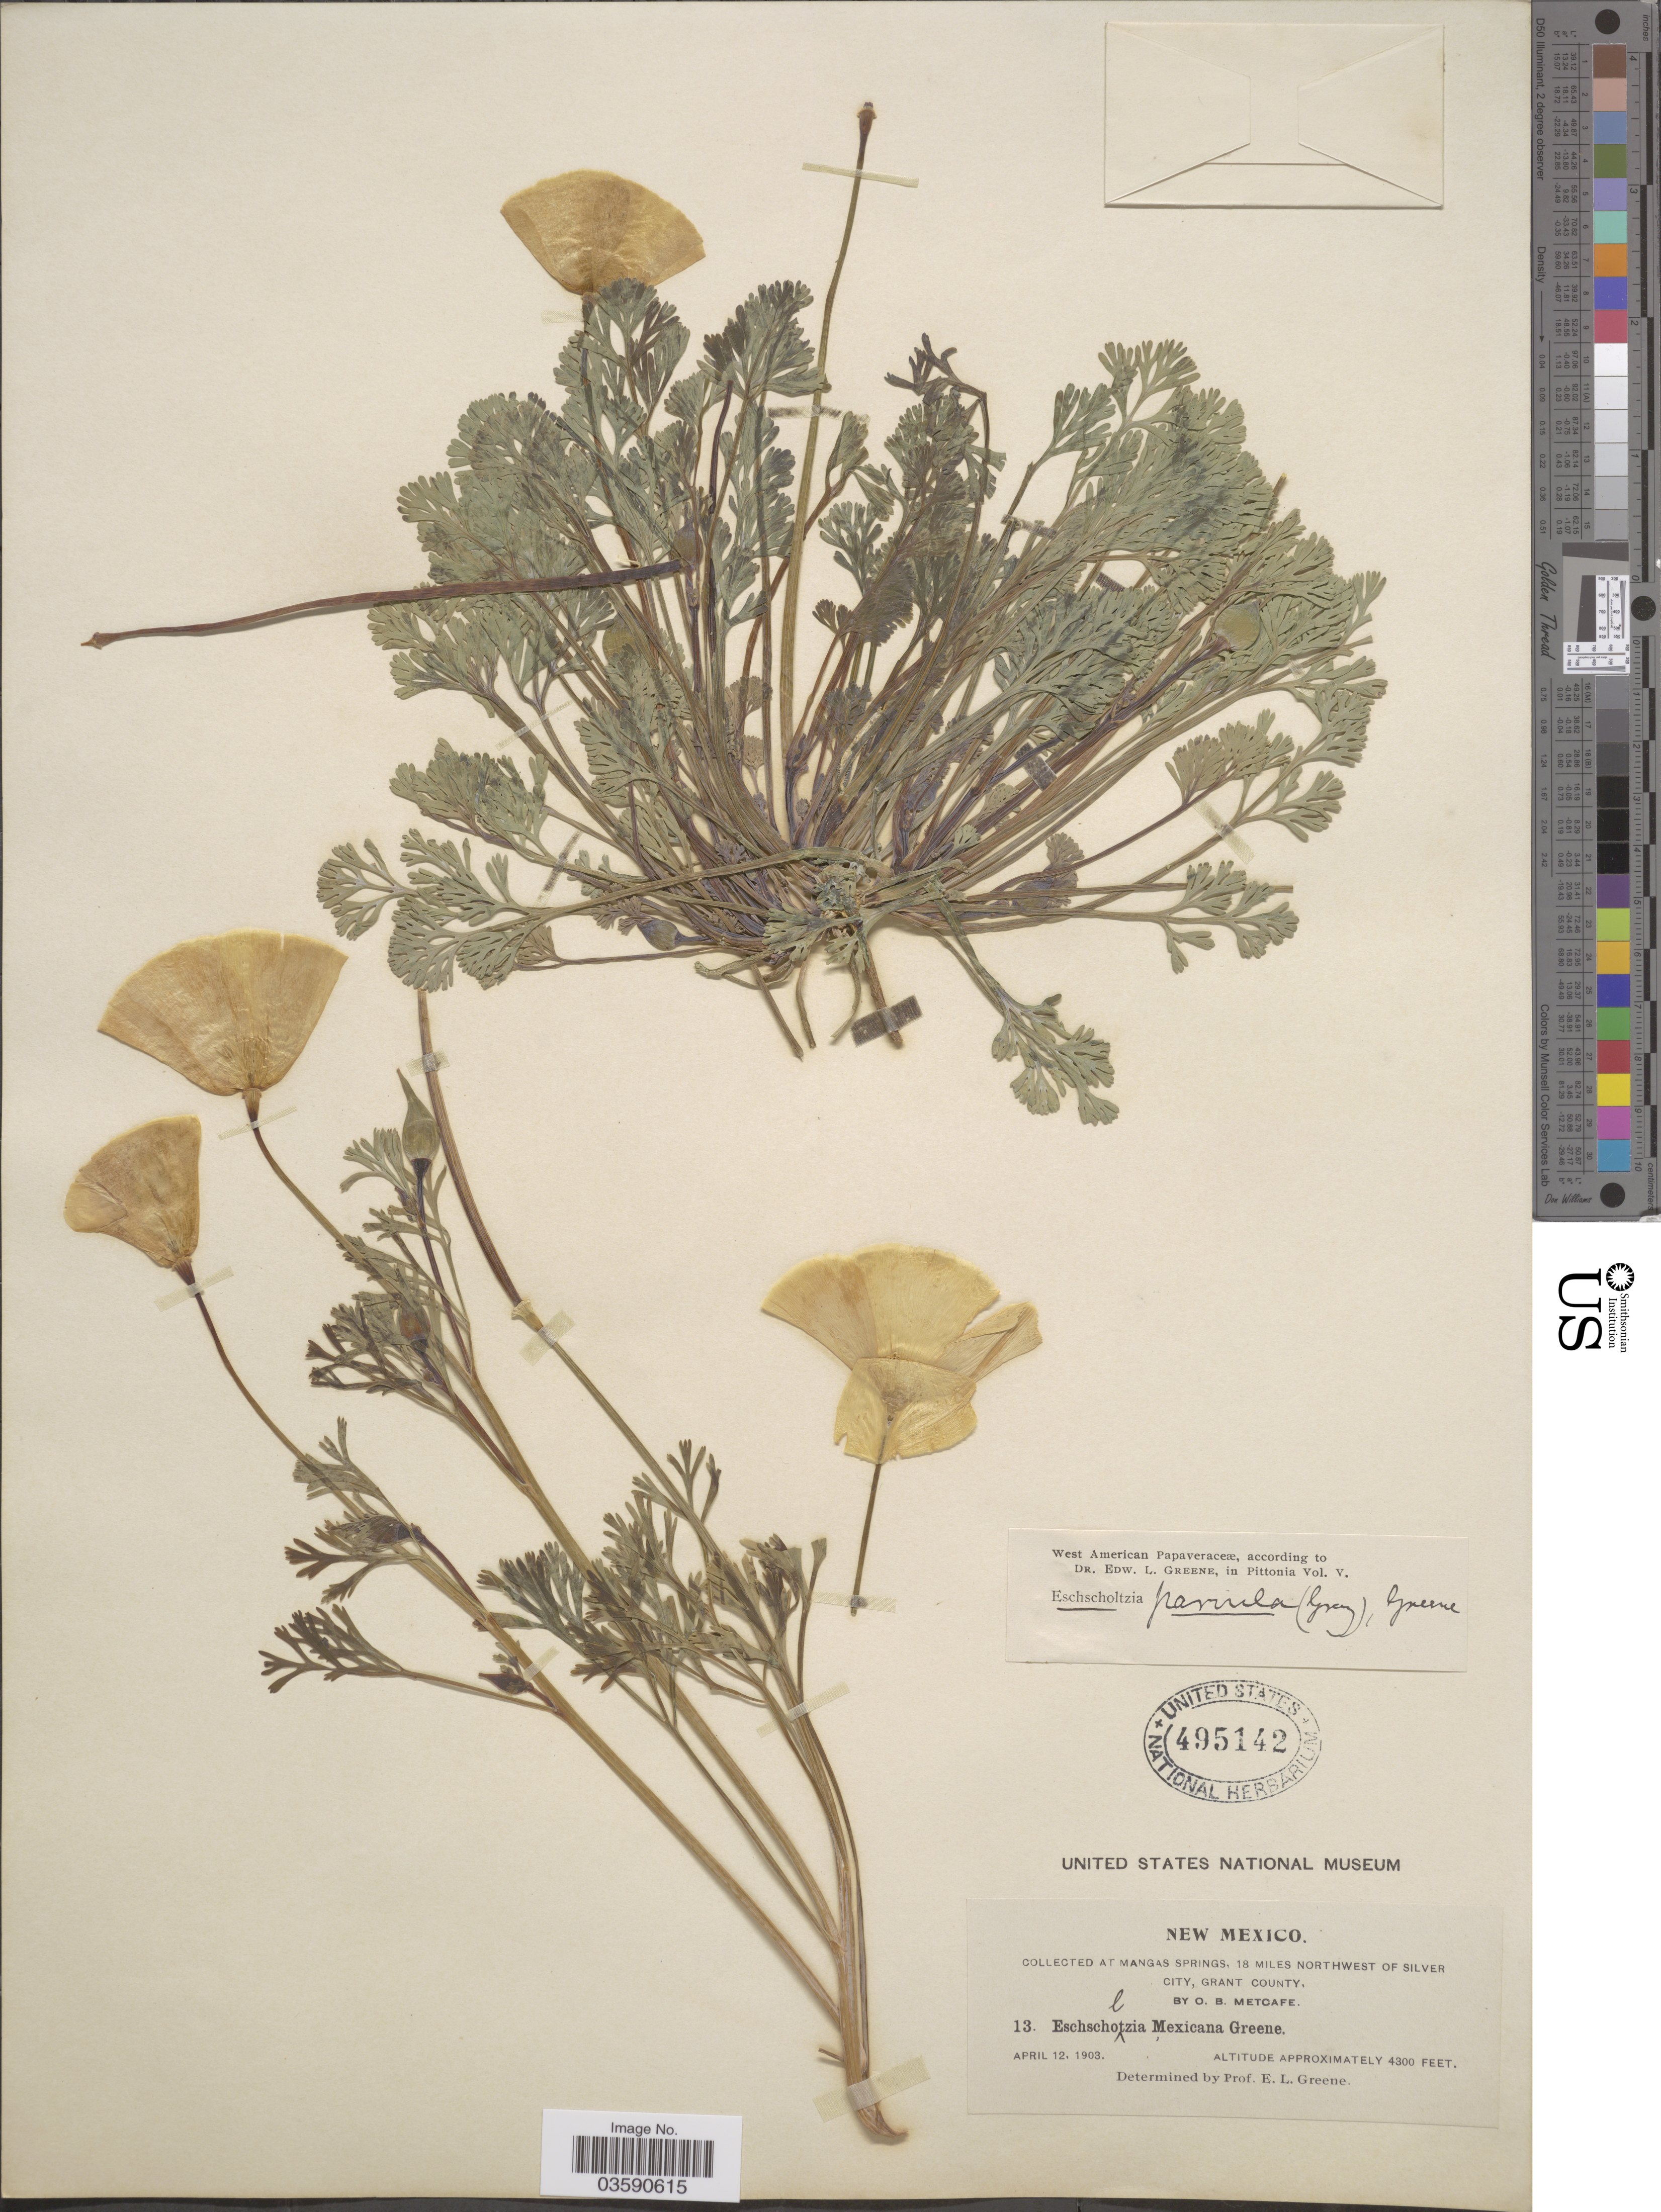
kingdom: Plantae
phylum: Tracheophyta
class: Magnoliopsida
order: Ranunculales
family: Papaveraceae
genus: Eschscholzia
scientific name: Eschscholzia mexicana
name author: Greene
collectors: O. Metcafe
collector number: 13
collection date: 1903-04-12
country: United States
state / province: New Mexico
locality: Mangas Springs, 18 miles Northwest of Silver City, Grant County.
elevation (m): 1311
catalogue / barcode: US 495142